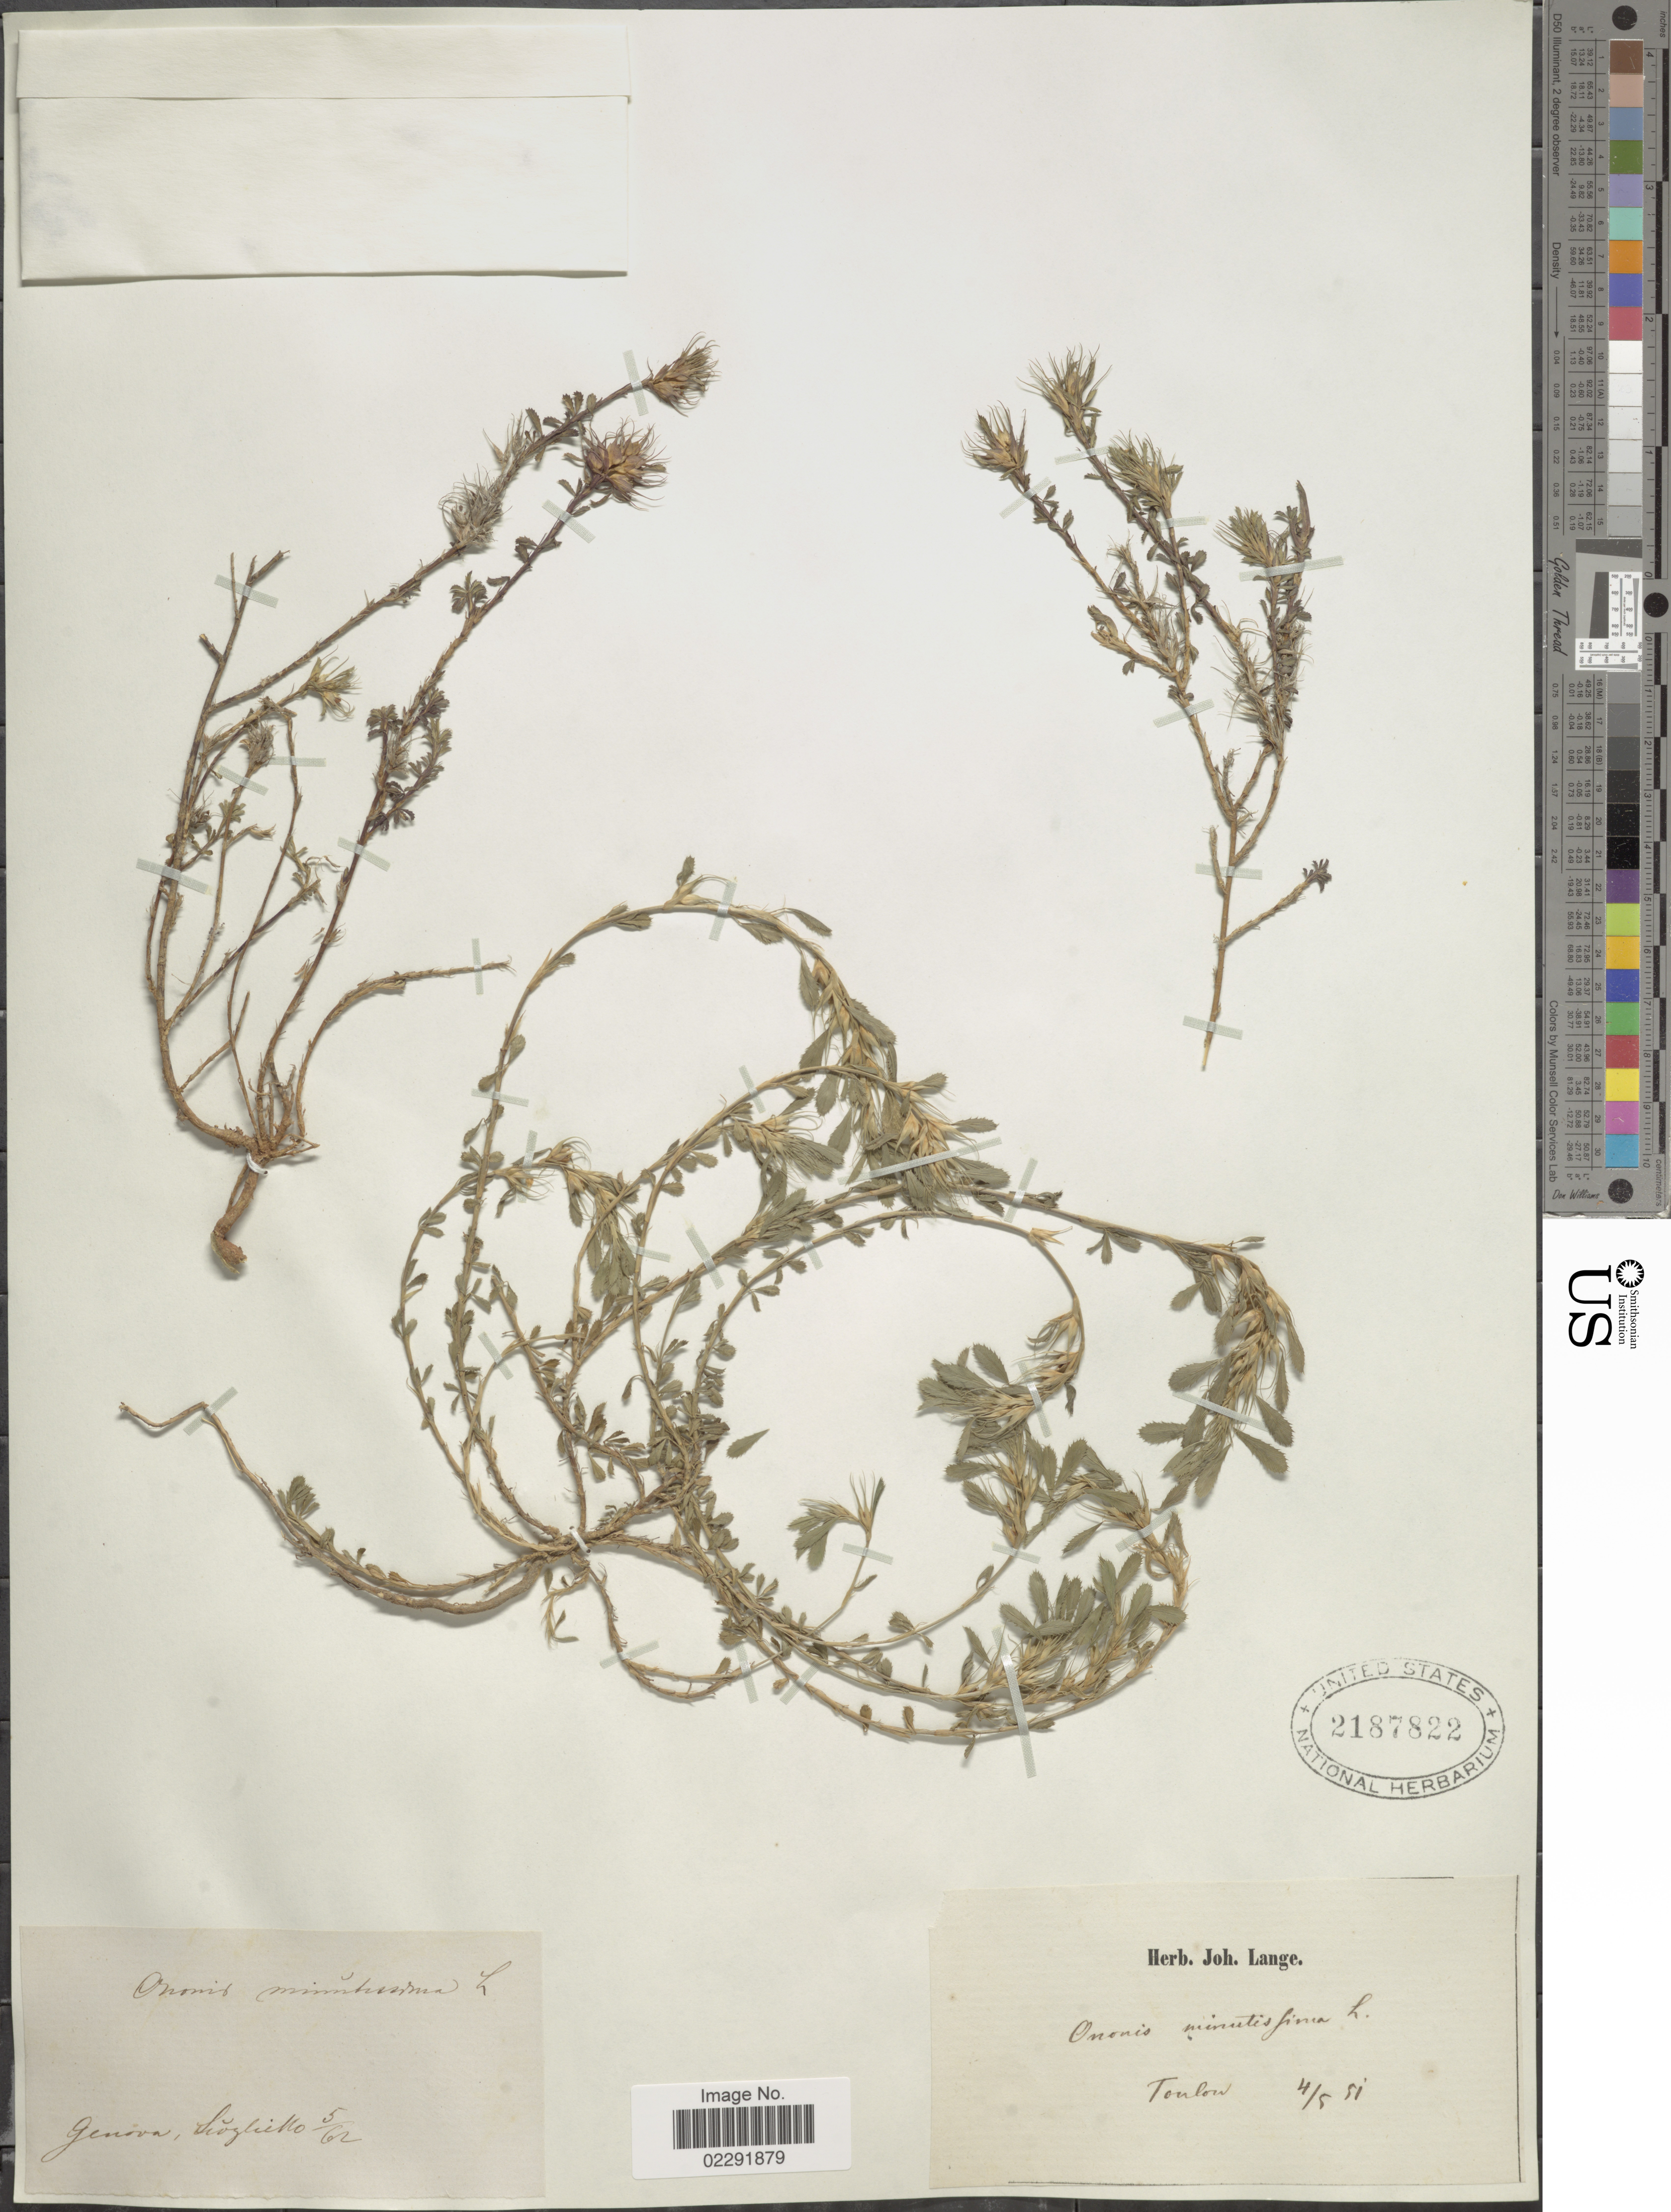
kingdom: Plantae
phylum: Tracheophyta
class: Magnoliopsida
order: Fabales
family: Fabaceae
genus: Ononis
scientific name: Ononis minutissima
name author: L.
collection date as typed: Transcribed d/m/y: 4/5/62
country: Italy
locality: Geniva, Sioqluillo. [interpreted]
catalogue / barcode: US 2187822